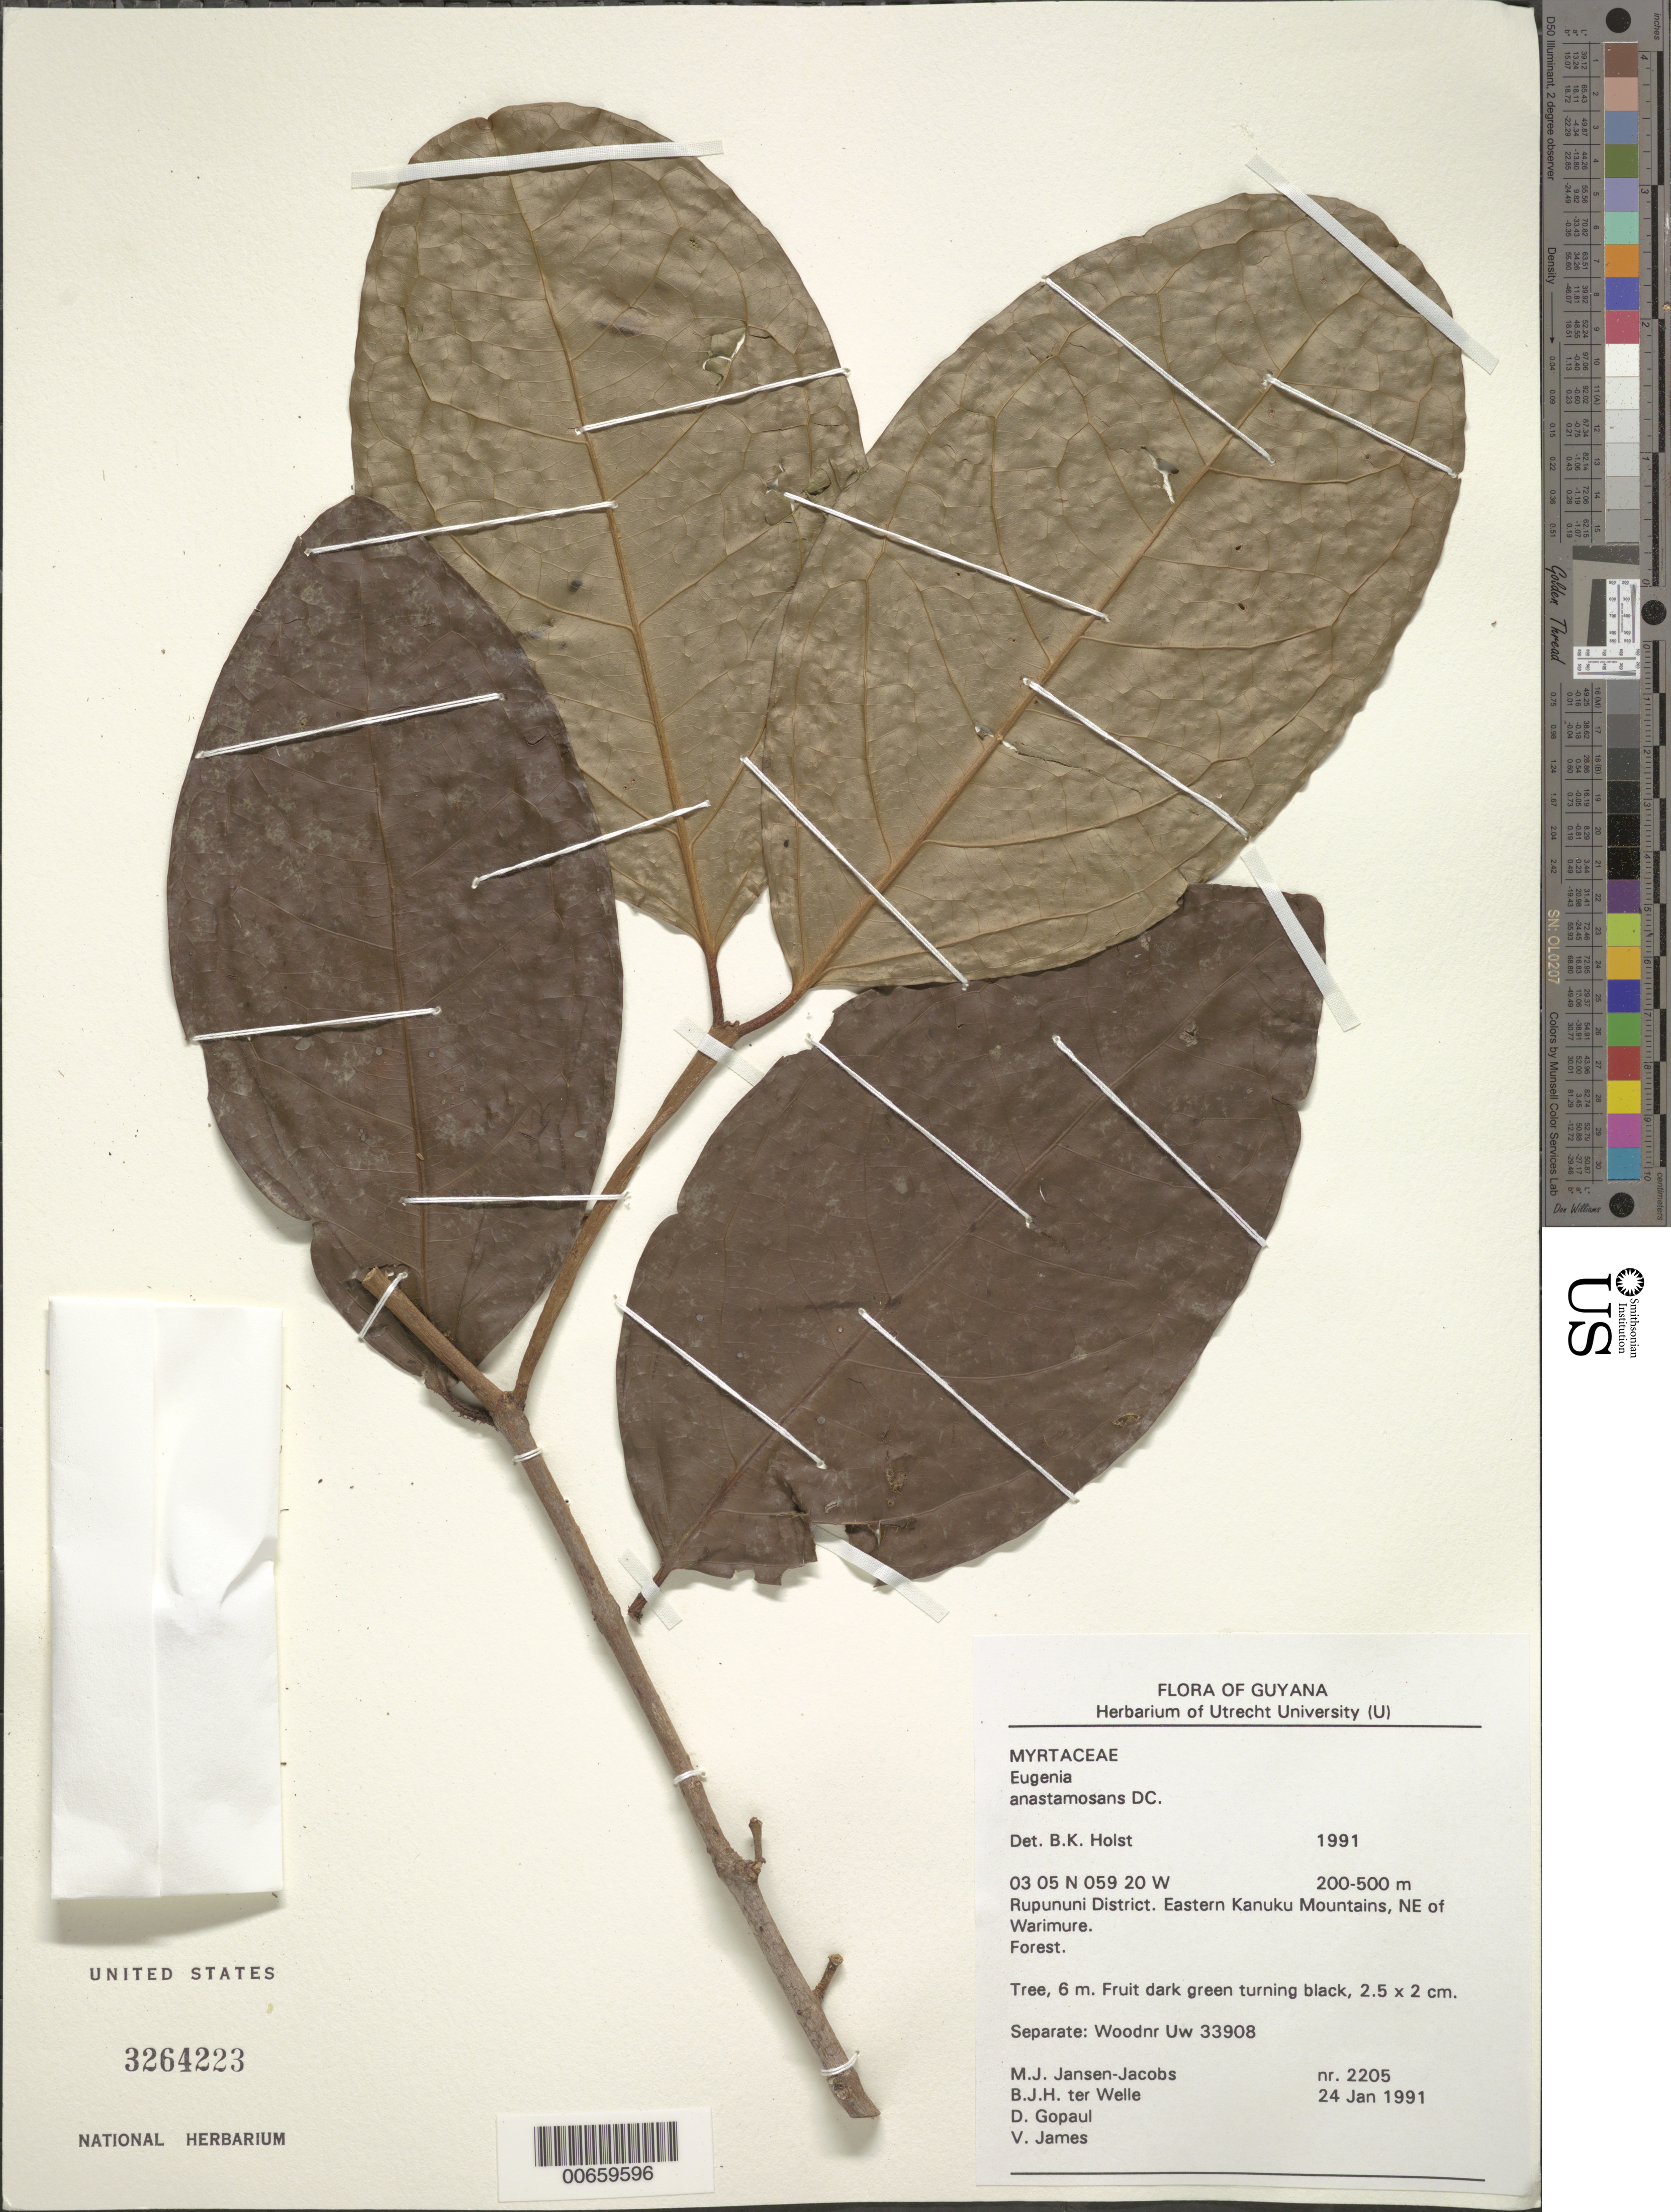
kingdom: Plantae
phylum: Tracheophyta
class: Magnoliopsida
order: Myrtales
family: Myrtaceae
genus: Eugenia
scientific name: Eugenia anastomosans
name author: DC.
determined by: Holst, Bruce K.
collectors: M. J. Jansen-Jacobs, B. Welle, D. Gopaul & V. James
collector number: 2205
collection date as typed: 24-Jan-91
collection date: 1991-01-24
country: Guyana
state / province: U. Takutu-U. Essequibo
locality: Warimure, NE of, eastern Kanuku Mts., Rupununi District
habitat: Forest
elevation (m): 200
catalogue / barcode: US 3264223